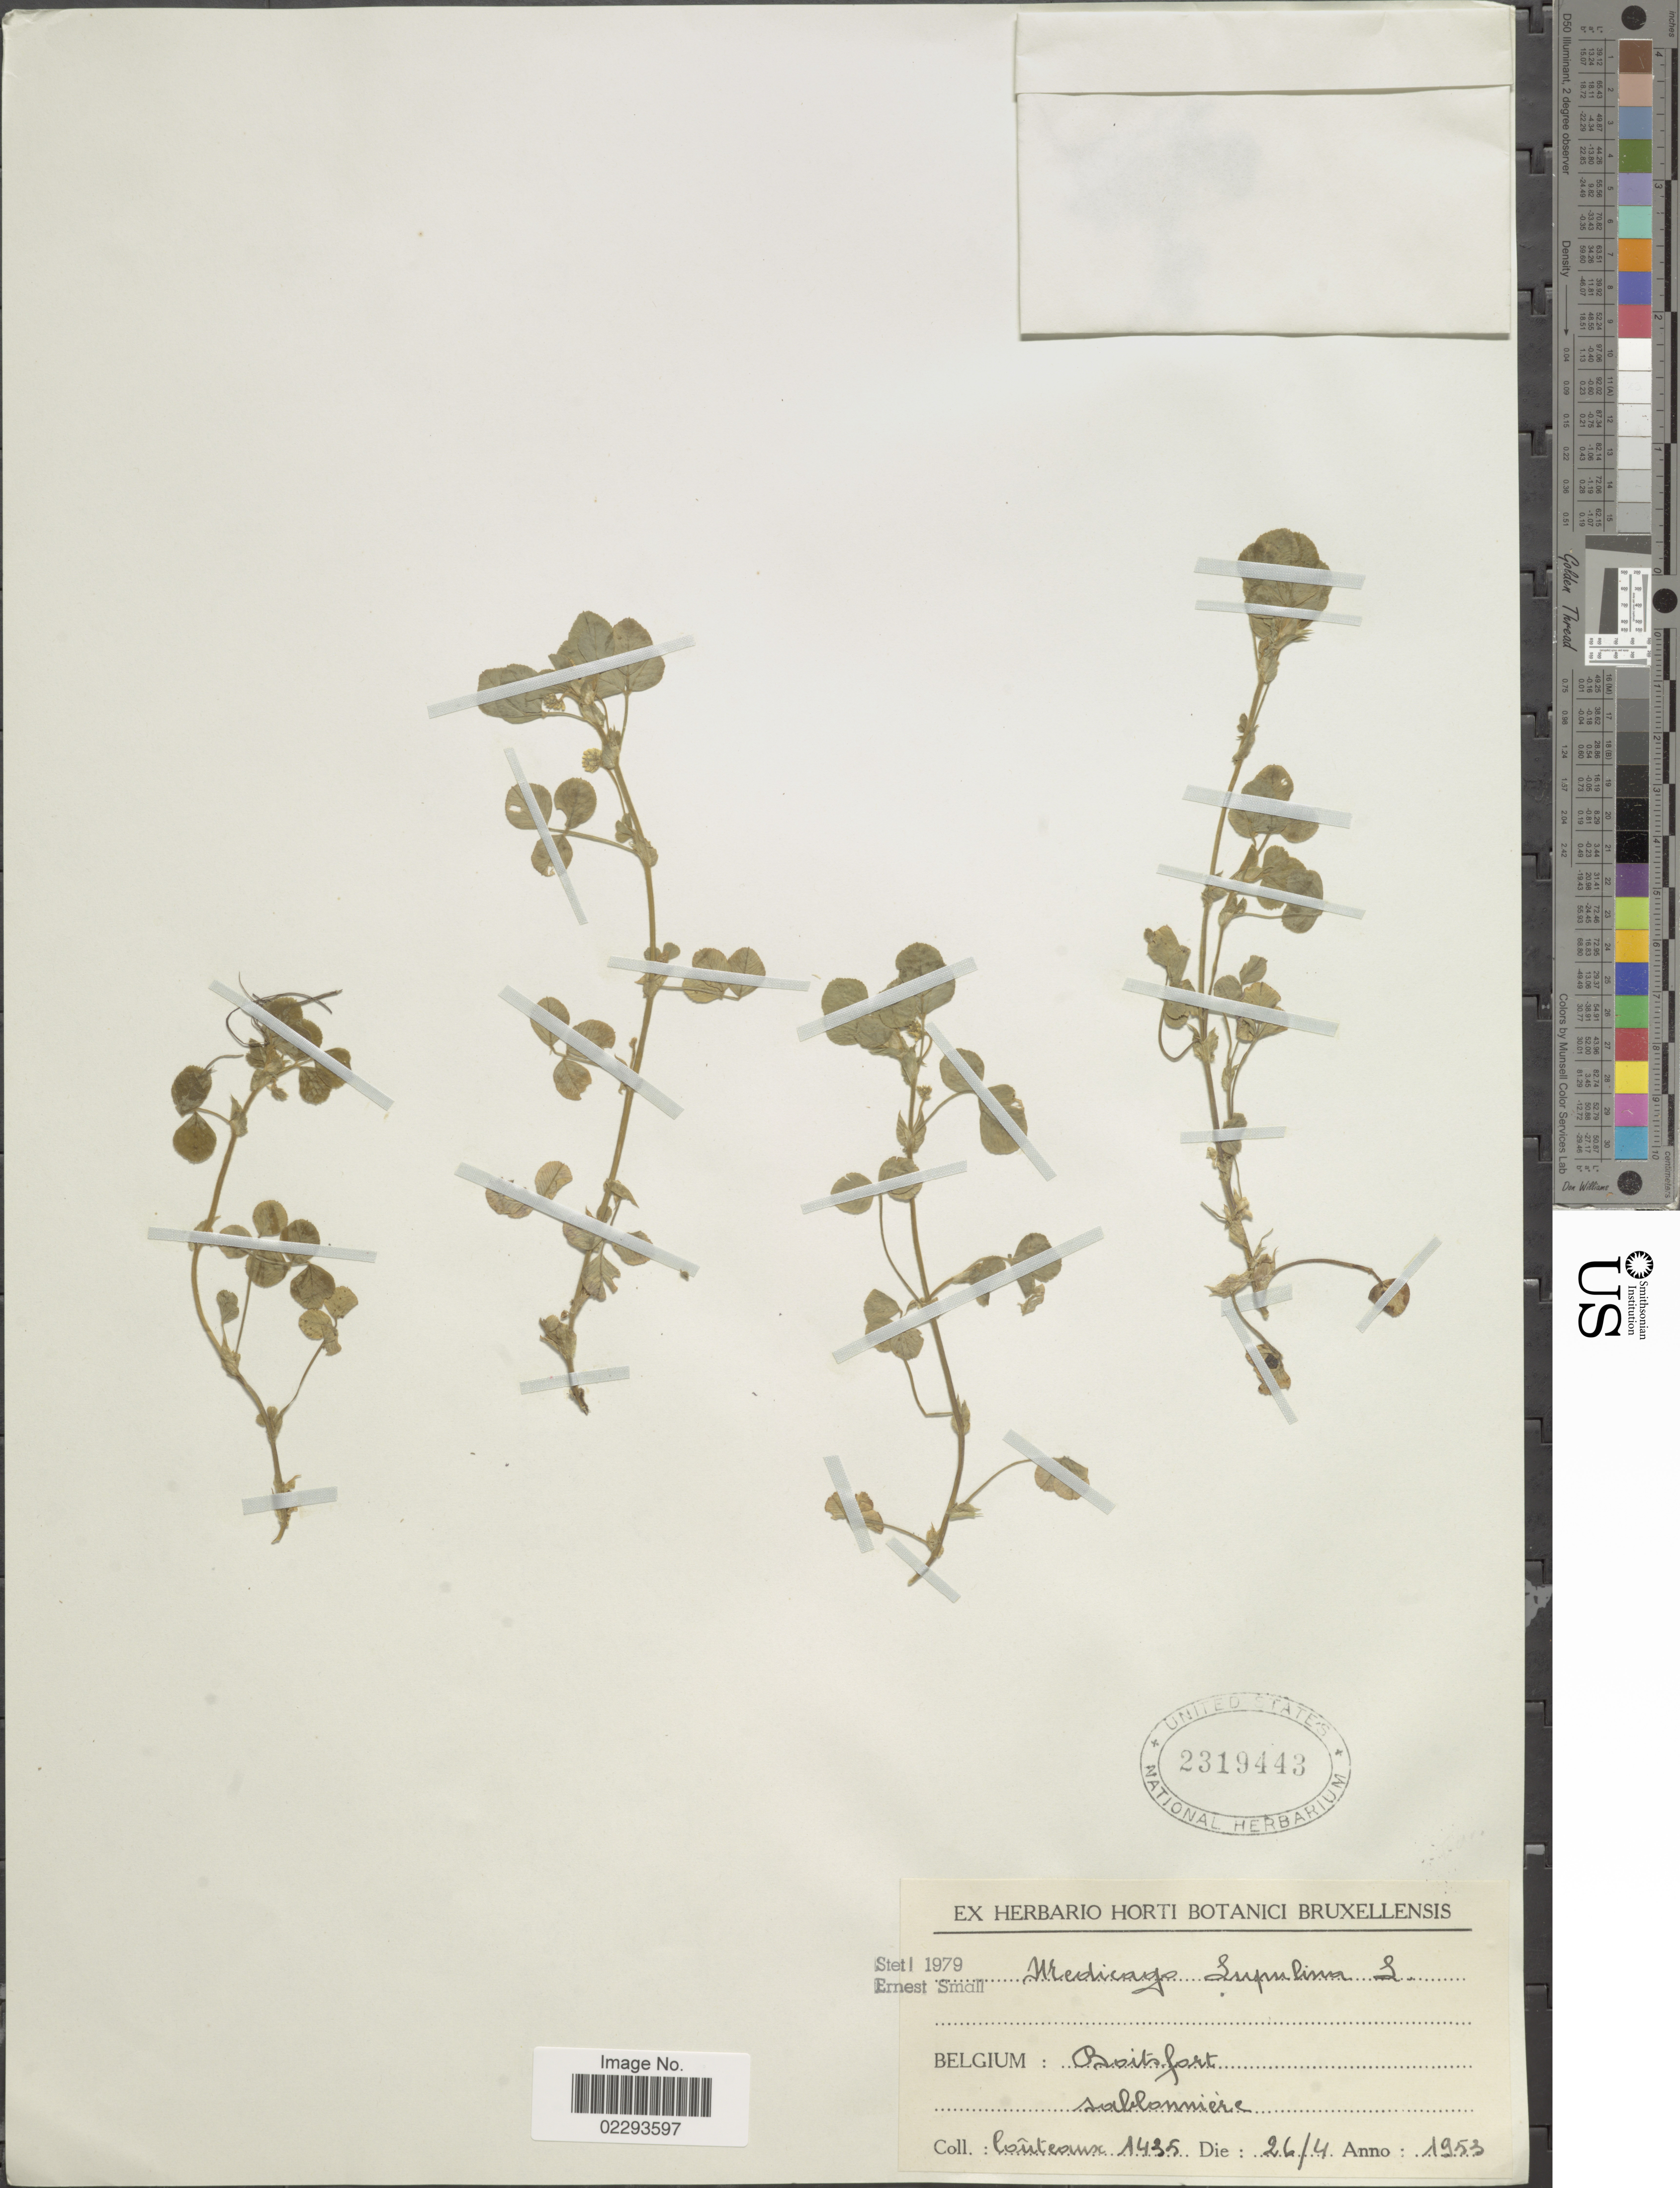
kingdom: Plantae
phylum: Tracheophyta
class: Magnoliopsida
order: Fabales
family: Fabaceae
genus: Medicago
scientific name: Medicago lupulina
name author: L.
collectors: -. Couteaux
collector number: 1435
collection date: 1953-04-26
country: Belgium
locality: Boitsfort, sabloniere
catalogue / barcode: US 2319443